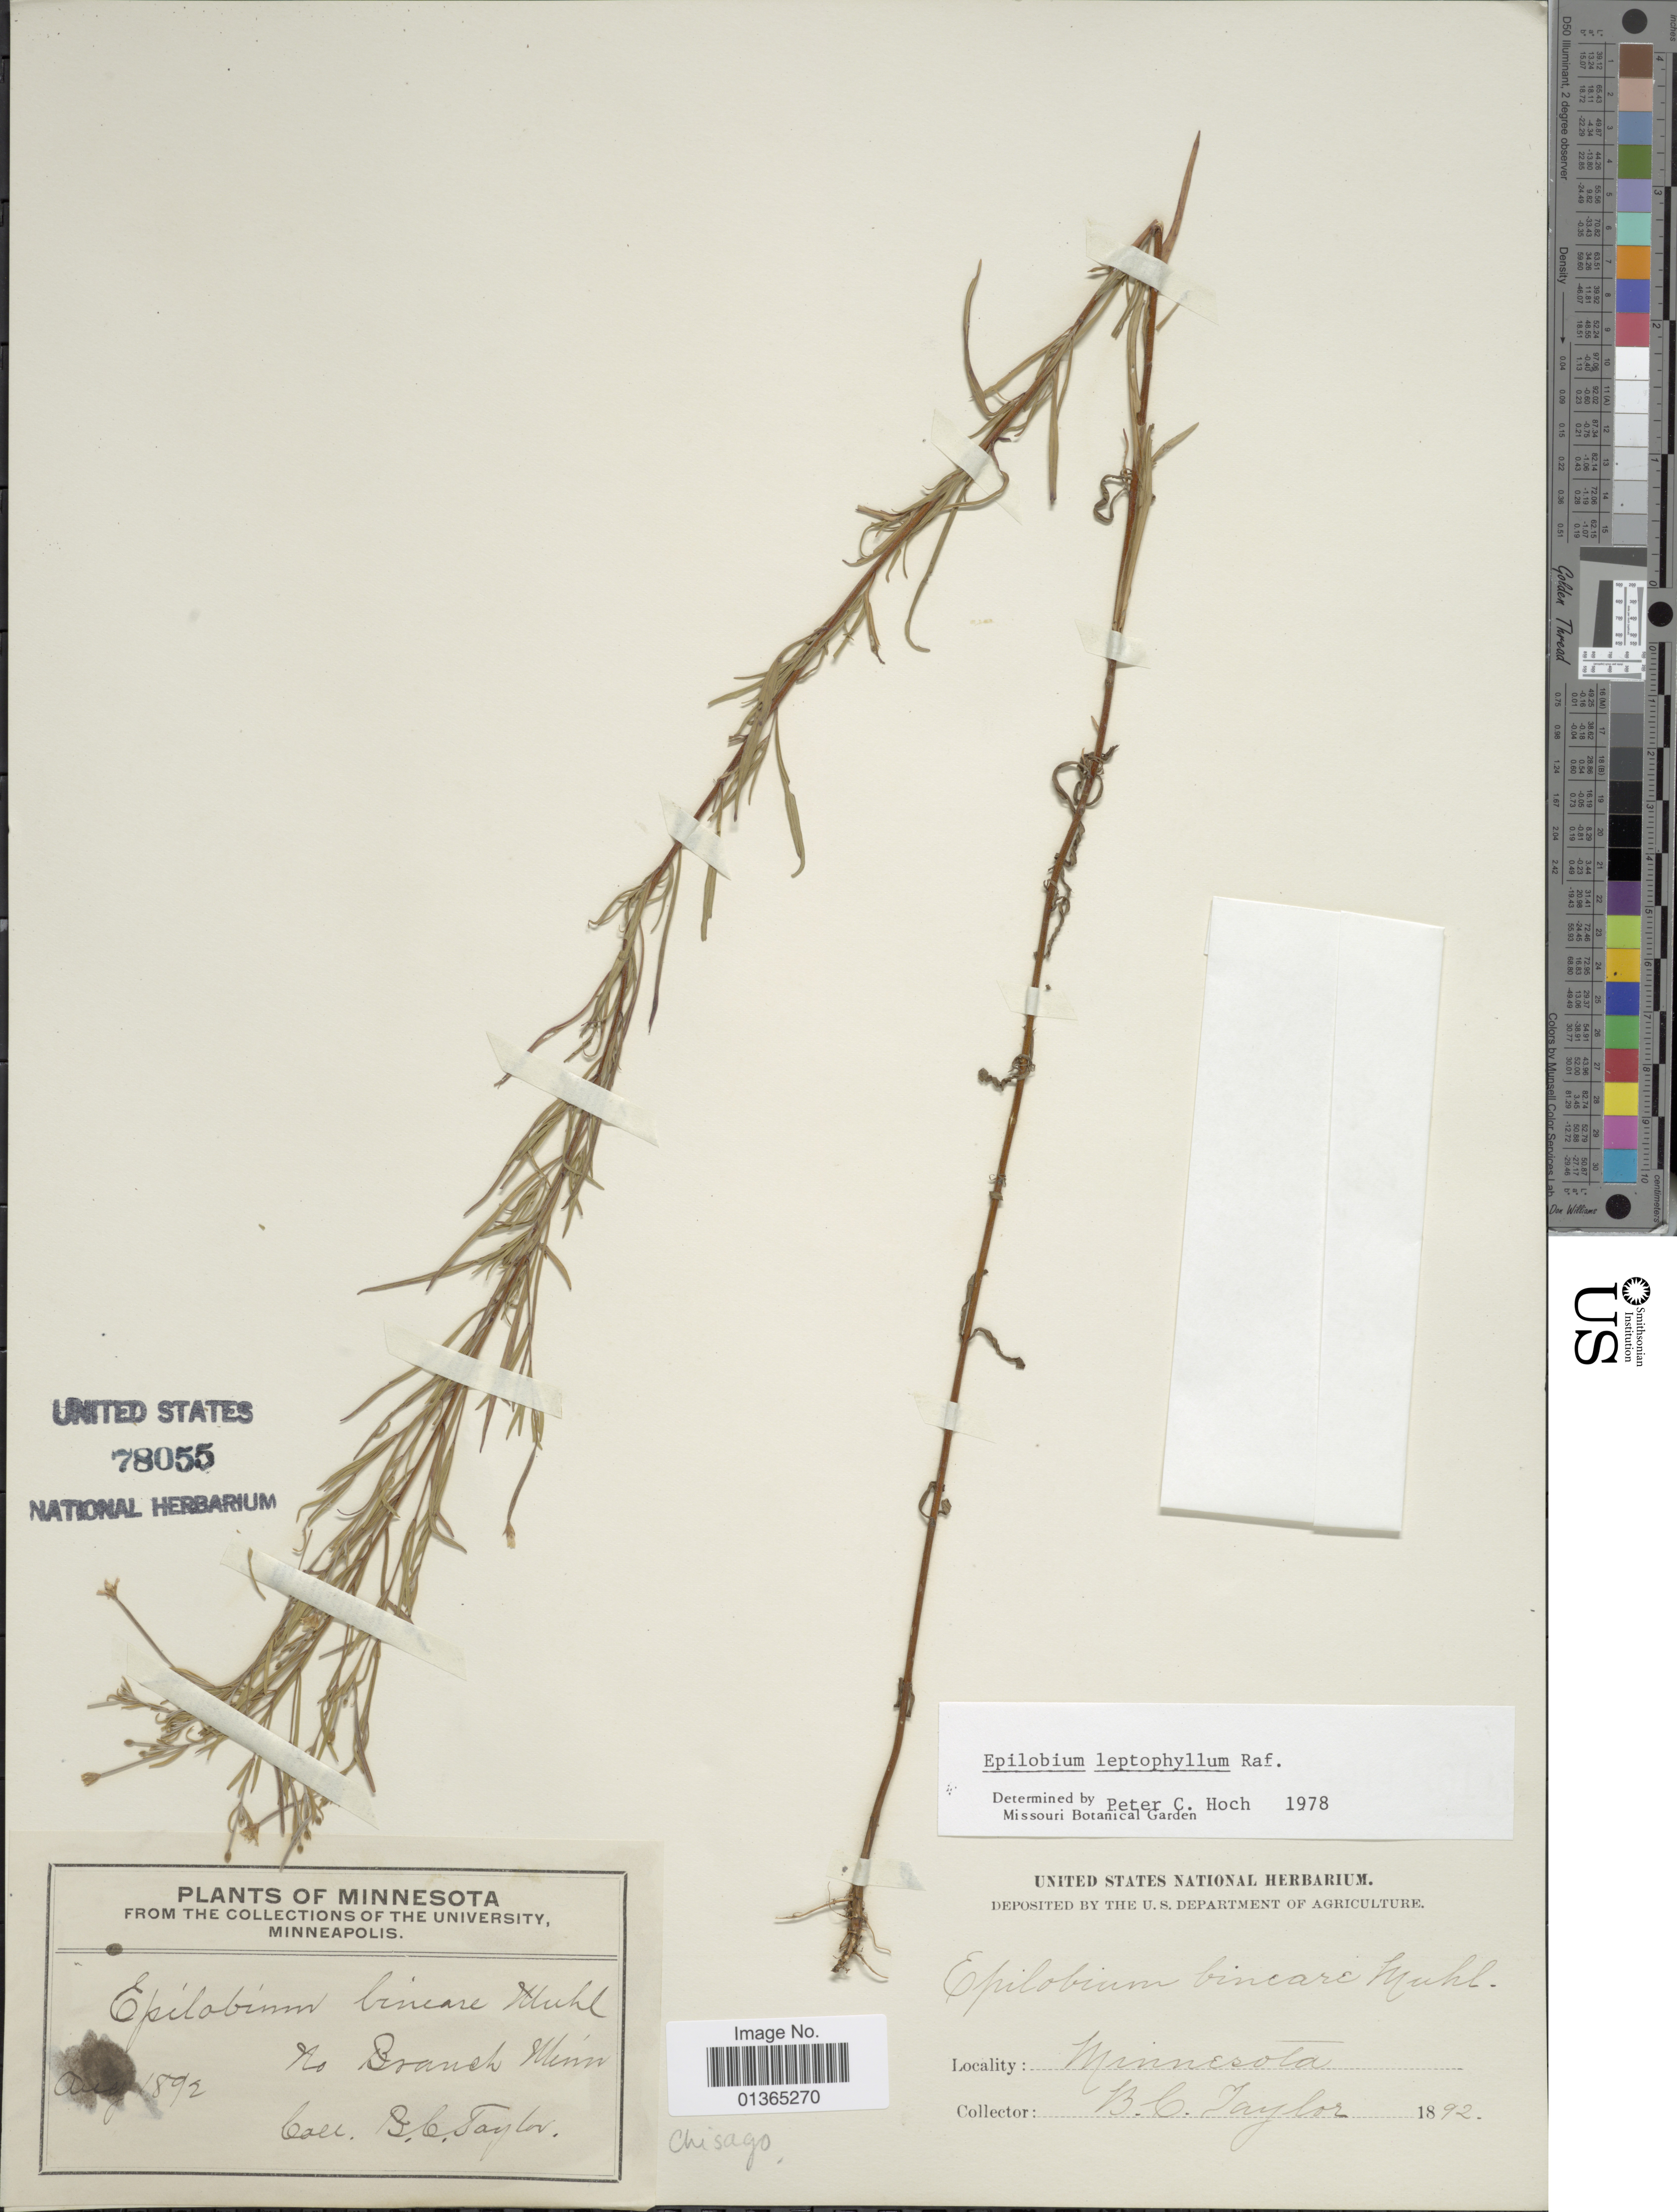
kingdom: Plantae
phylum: Tracheophyta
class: Magnoliopsida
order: Myrtales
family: Onagraceae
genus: Epilobium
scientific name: Epilobium leptophyllum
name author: Raf.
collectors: B. C. Taylor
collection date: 1892-08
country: United States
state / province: Minnesota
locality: No Branch. Chisago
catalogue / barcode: US 78055